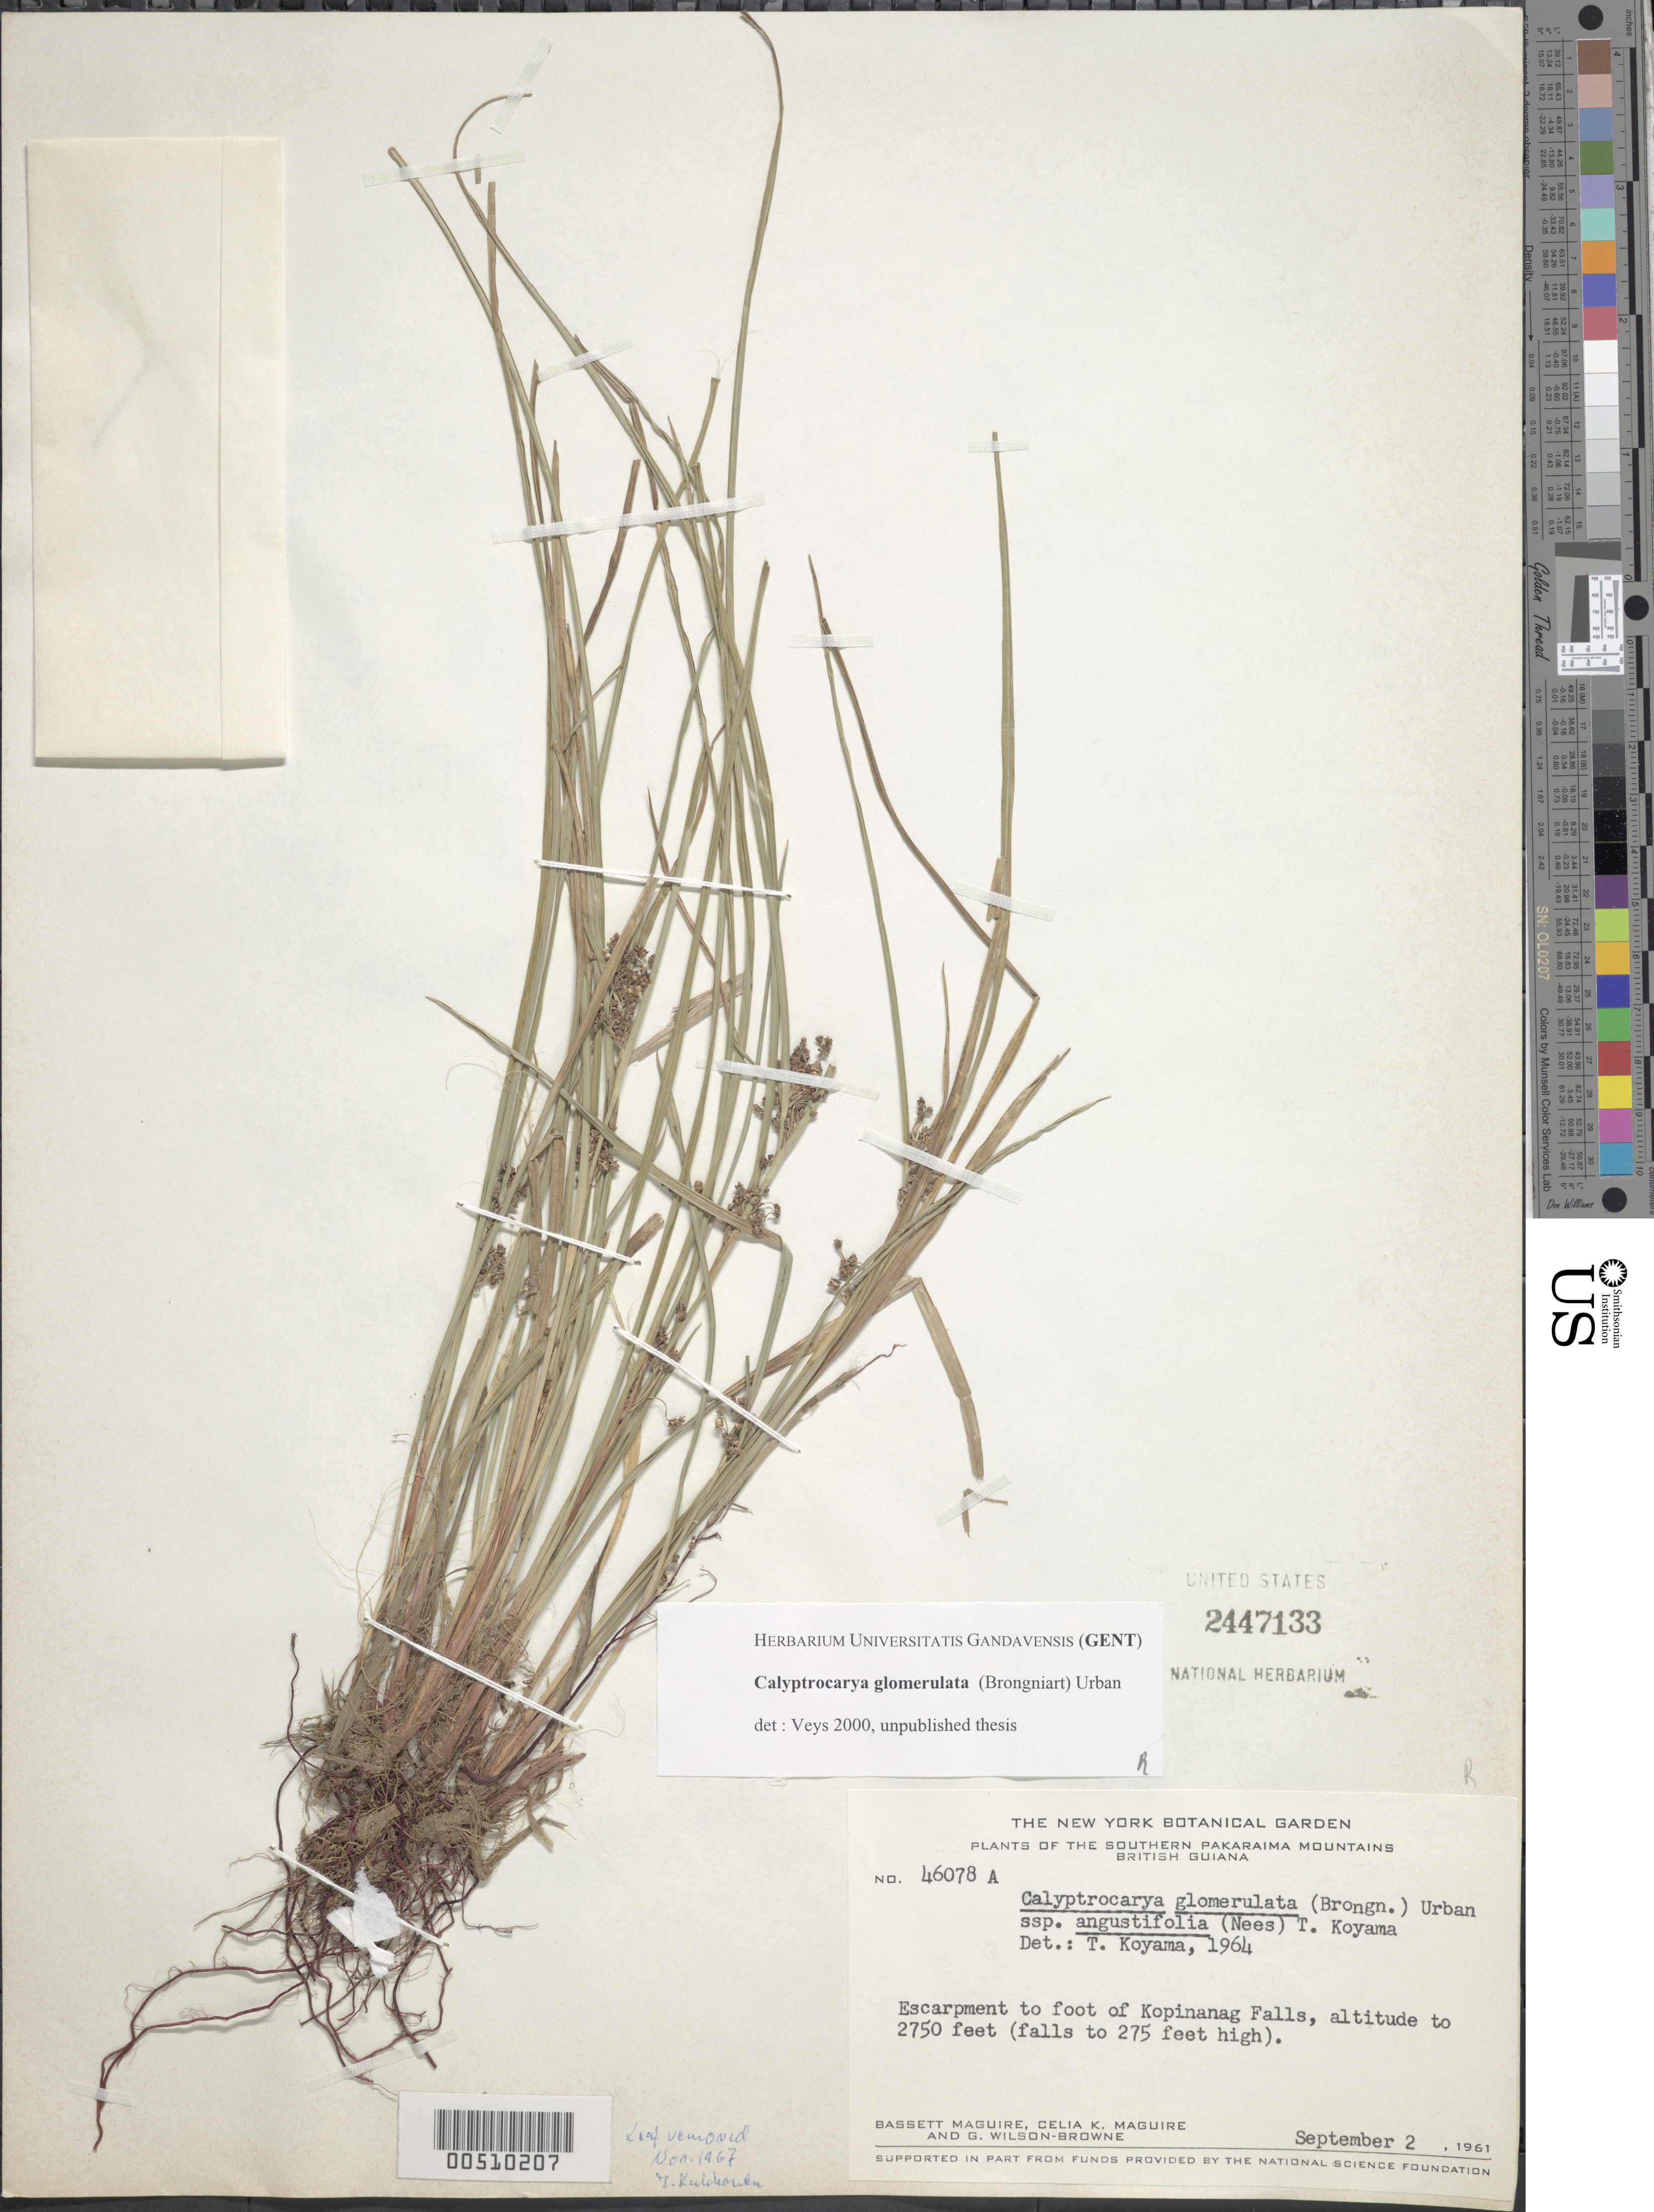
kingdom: Plantae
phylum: Tracheophyta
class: Liliopsida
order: Poales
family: Cyperaceae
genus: Calyptrocarya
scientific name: Calyptrocarya glomerulata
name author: (Brongn.) Urb.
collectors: B. Maguire, C. K. Maguire & G. Wilson-Browne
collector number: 46078A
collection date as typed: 02 Sep 1961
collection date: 1961-09-02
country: Guyana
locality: Southern Pakaraima Mts., escarpment to foot of Kopinanag Falls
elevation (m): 2750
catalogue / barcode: US 2447133